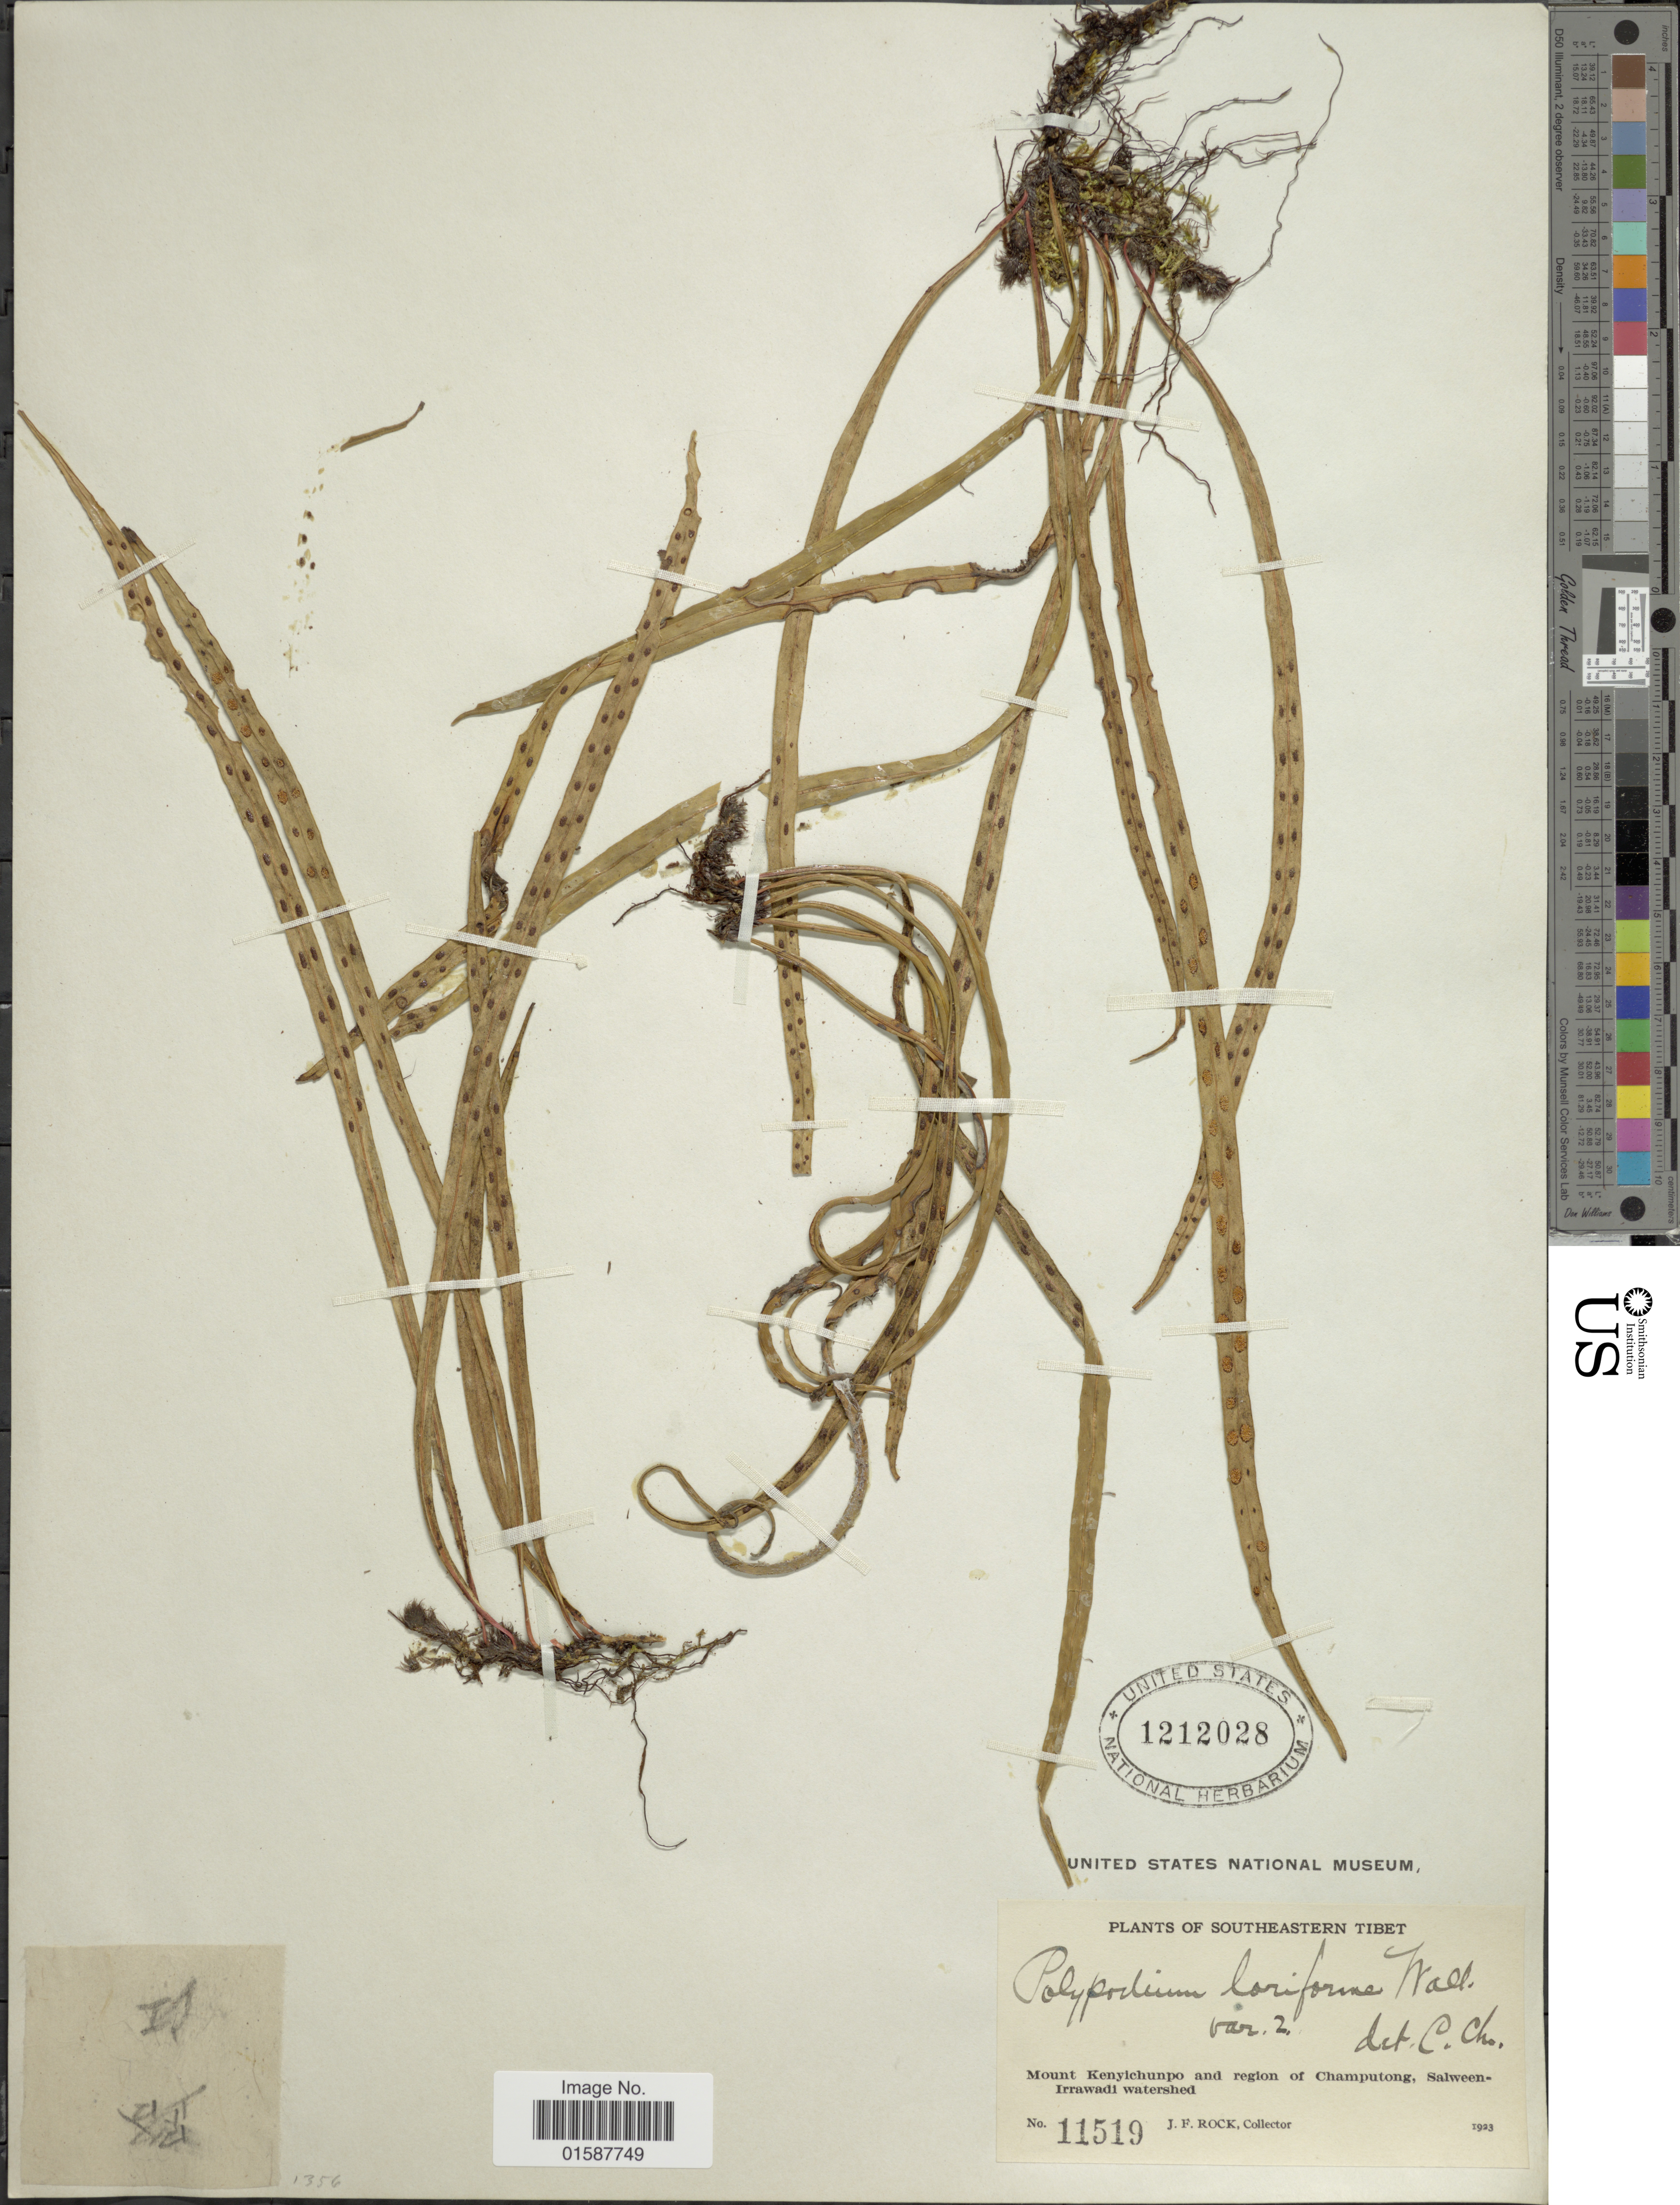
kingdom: Plantae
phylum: Tracheophyta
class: Polypodiopsida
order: Polypodiales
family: Polypodiaceae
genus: Lepisorus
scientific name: Lepisorus loriformis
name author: (Wall. ex Mett.) Ching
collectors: J. Rock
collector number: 11519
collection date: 1923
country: China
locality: Southeastern Tibet, mount Kenyichunpo and region of Champutong, Salween-Irrawadi watershed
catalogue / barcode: US 1212028